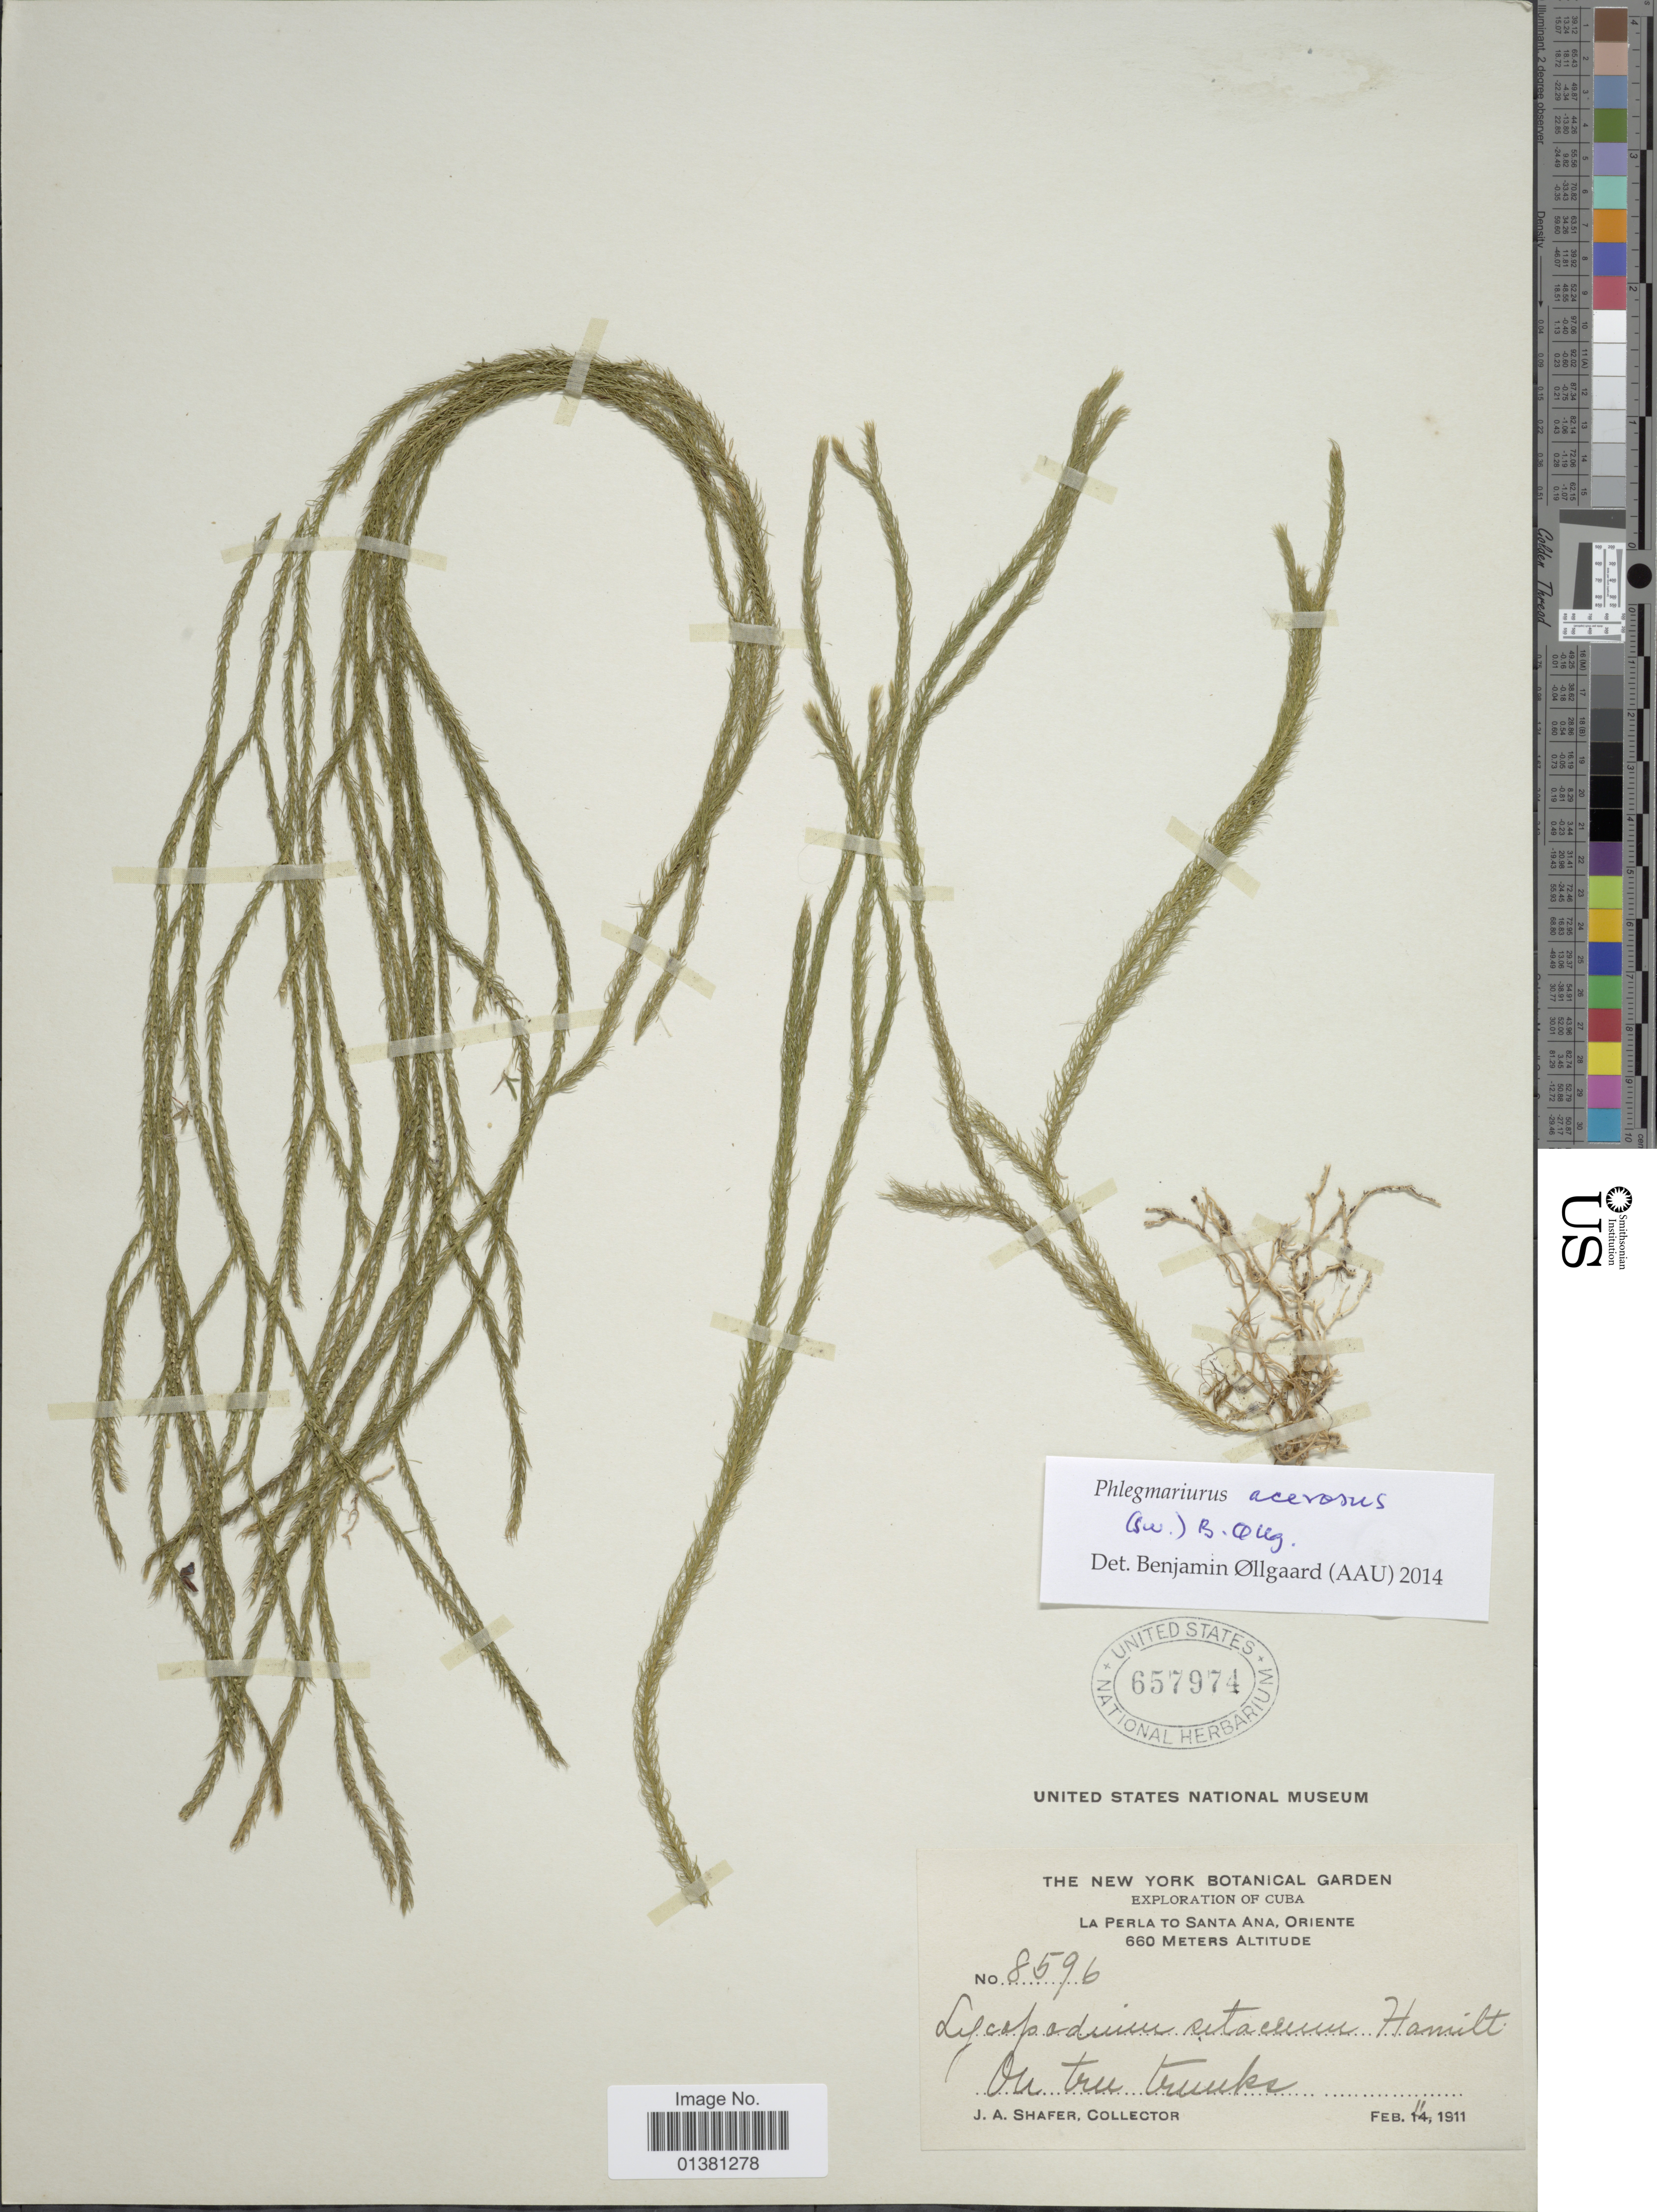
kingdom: Plantae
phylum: Tracheophyta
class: Lycopodiopsida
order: Lycopodiales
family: Lycopodiaceae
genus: Phlegmariurus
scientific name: Phlegmariurus acerosus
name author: (Sw.) B. Øllg.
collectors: J. A. Shafer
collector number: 8596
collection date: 1911-02-11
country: Cuba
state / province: Oriente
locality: La Perla to Santa Ana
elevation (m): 660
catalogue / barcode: US 657974